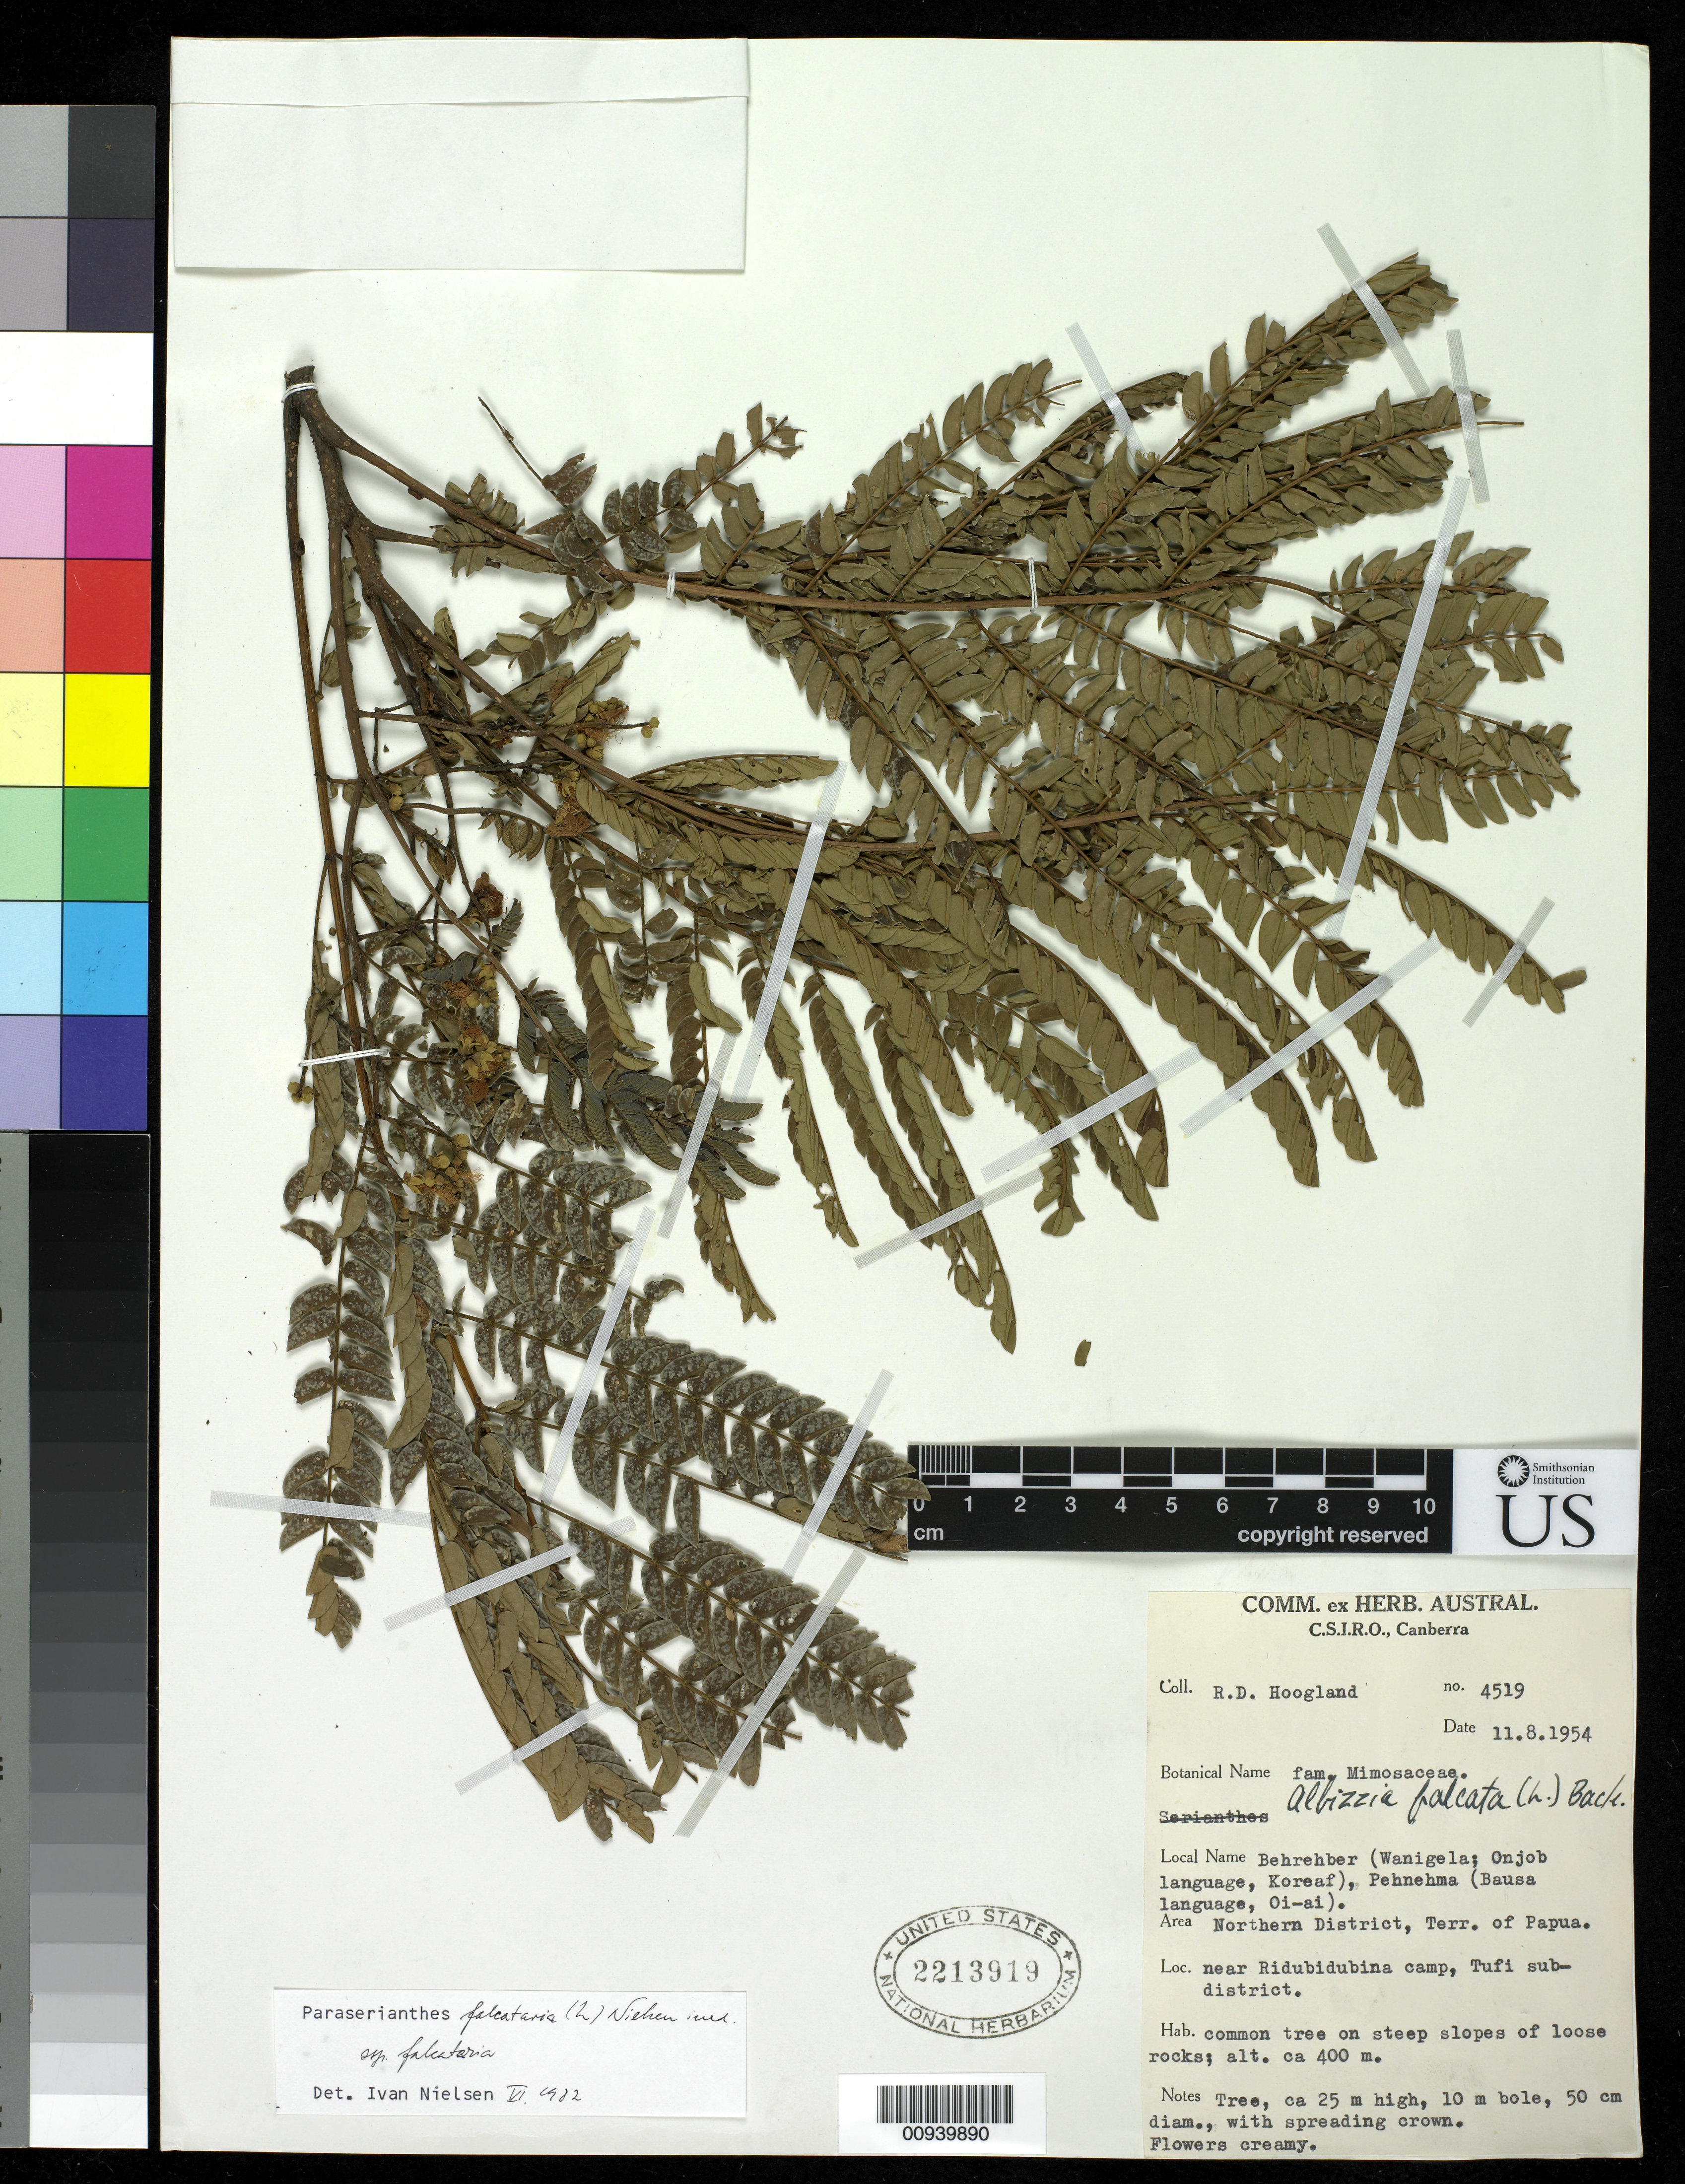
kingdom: Plantae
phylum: Tracheophyta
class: Magnoliopsida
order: Fabales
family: Fabaceae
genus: Falcataria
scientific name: Falcataria moluccana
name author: (Miq.) Barneby & Grimes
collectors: R. D. Hoogland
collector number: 4519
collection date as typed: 11 Aug 1954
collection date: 1954-08-11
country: Papua New Guinea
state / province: Northern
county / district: Tufi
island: New Guinea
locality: Northern District, Terr. of Papua near Ridubidubina camp, Tufi sub-district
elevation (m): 400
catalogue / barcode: US 2213919